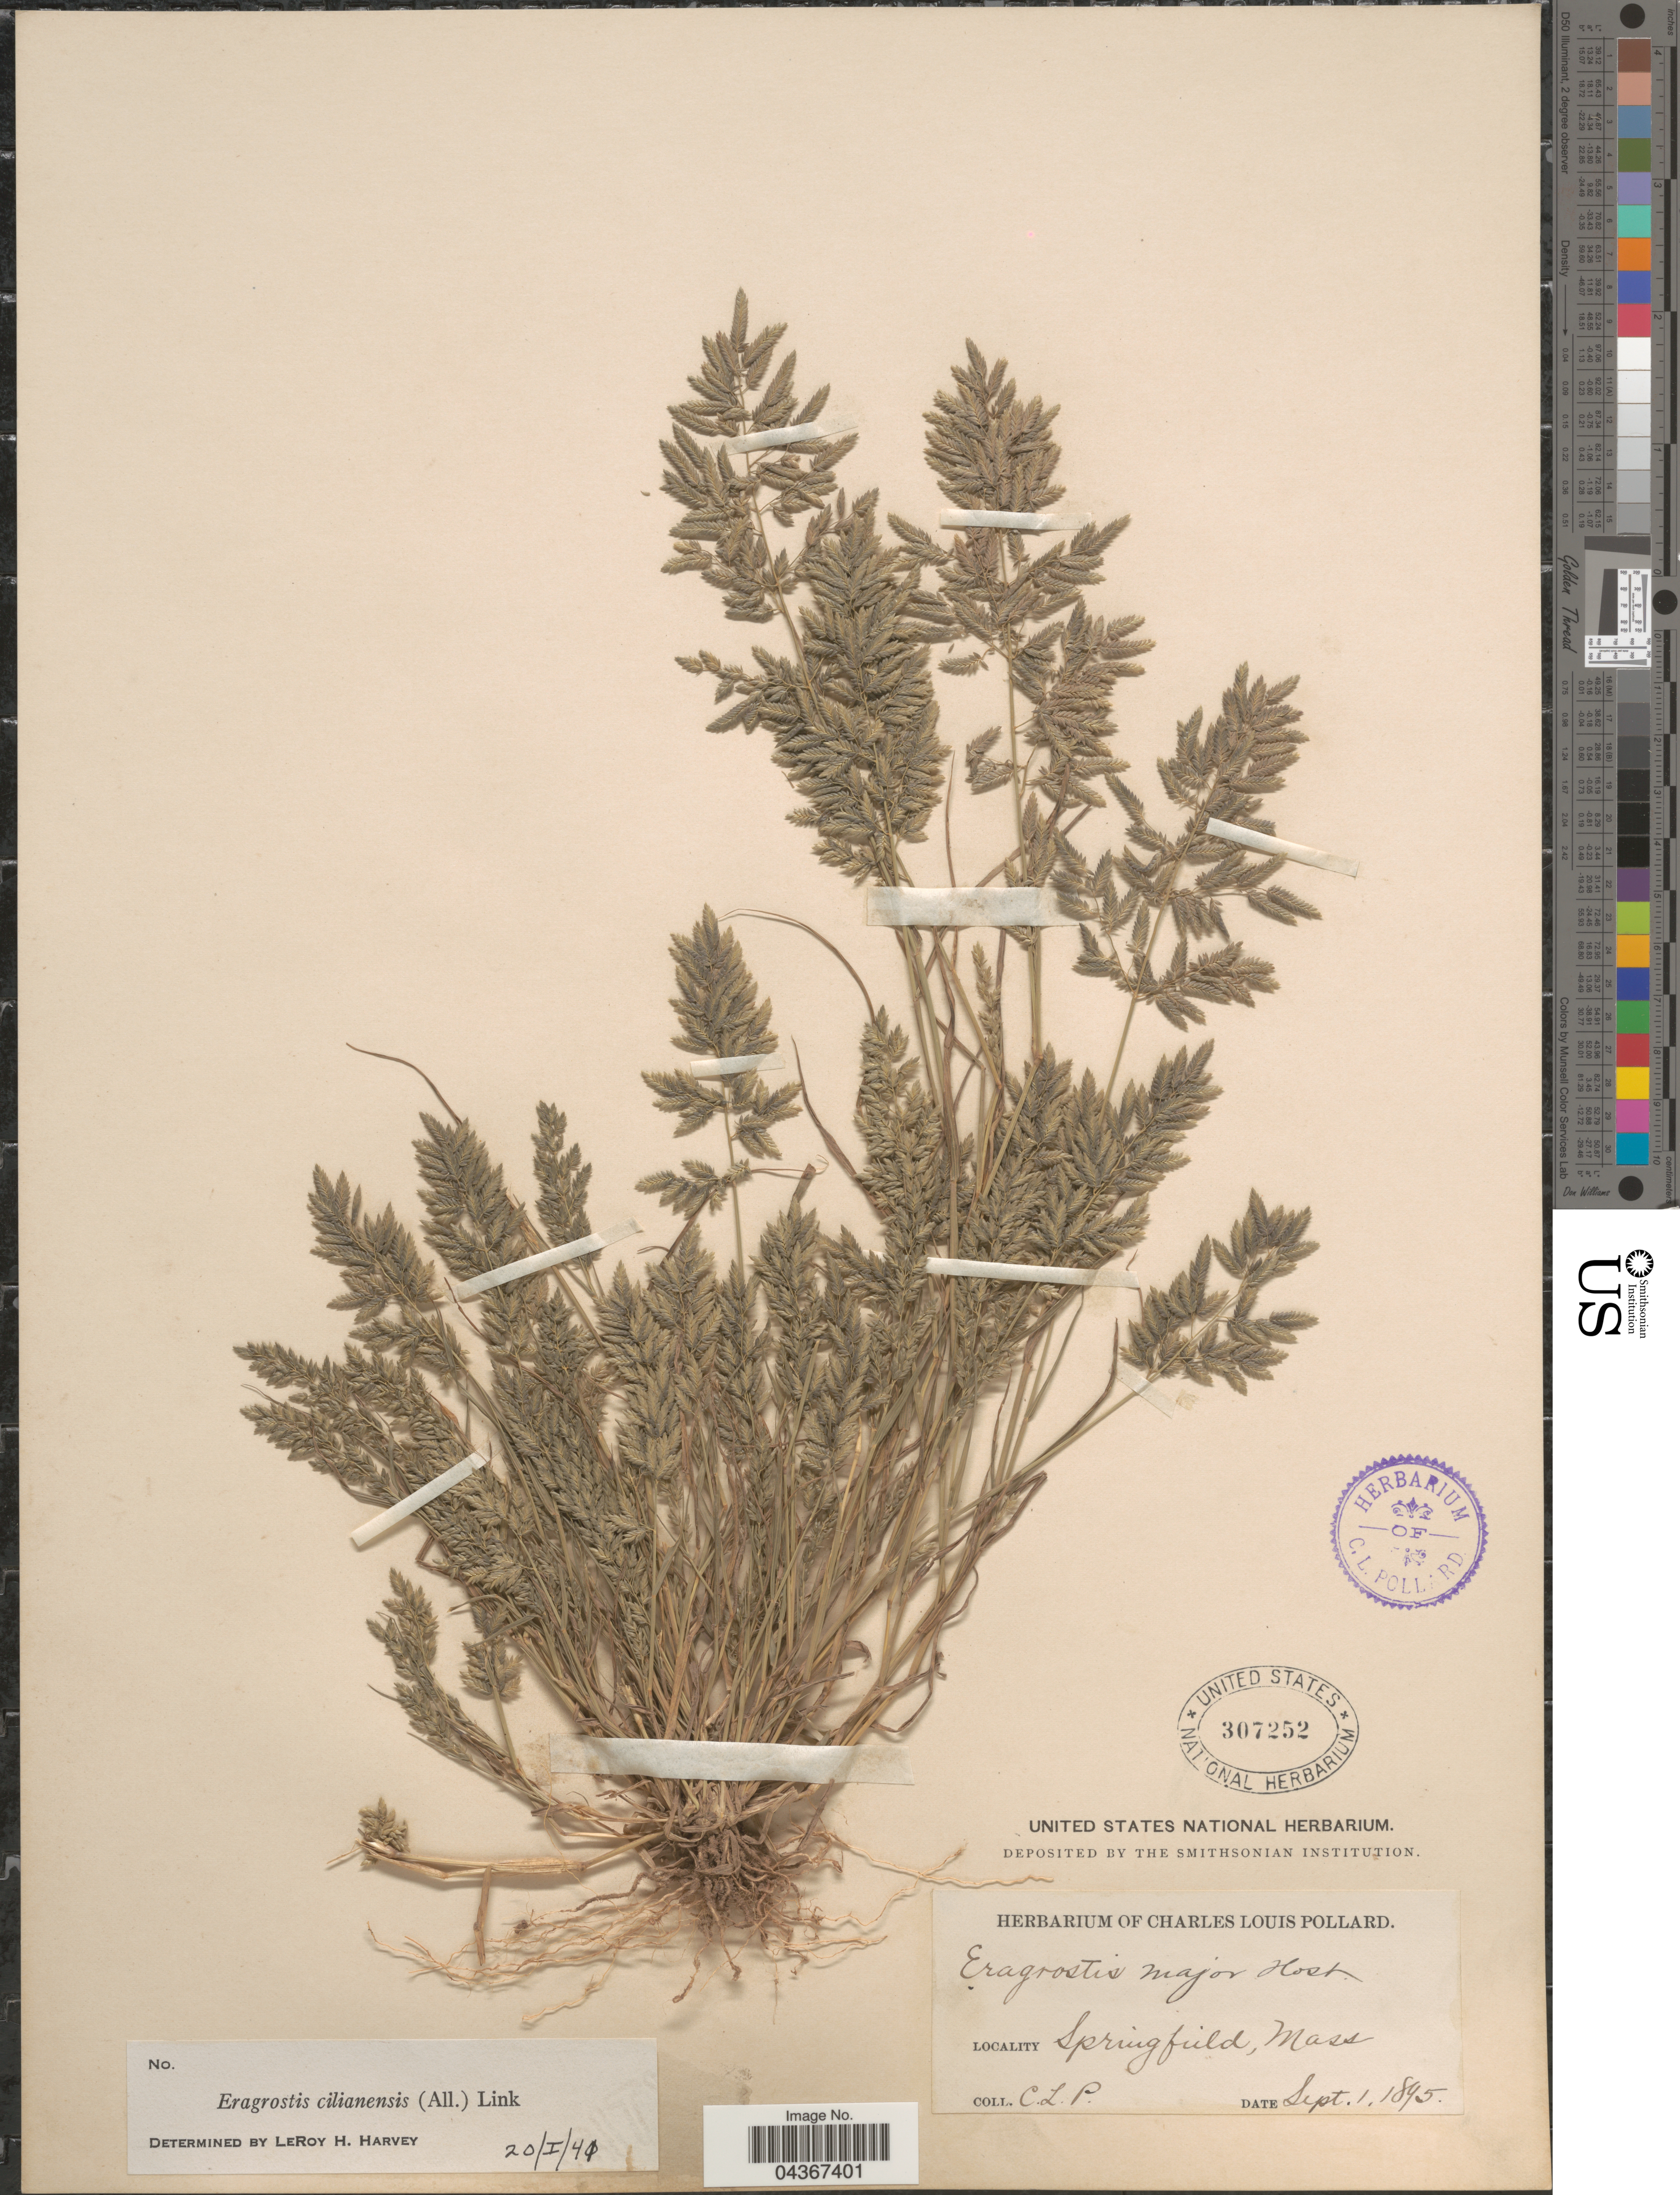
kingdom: Plantae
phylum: Tracheophyta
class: Liliopsida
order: Poales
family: Poaceae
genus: Eragrostis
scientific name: Eragrostis cilianensis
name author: (Bellardi) Vignolo ex Janch.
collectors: C. L. Pollard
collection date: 1895-09-01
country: United States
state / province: Massachusetts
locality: Springfield.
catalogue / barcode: US 307252